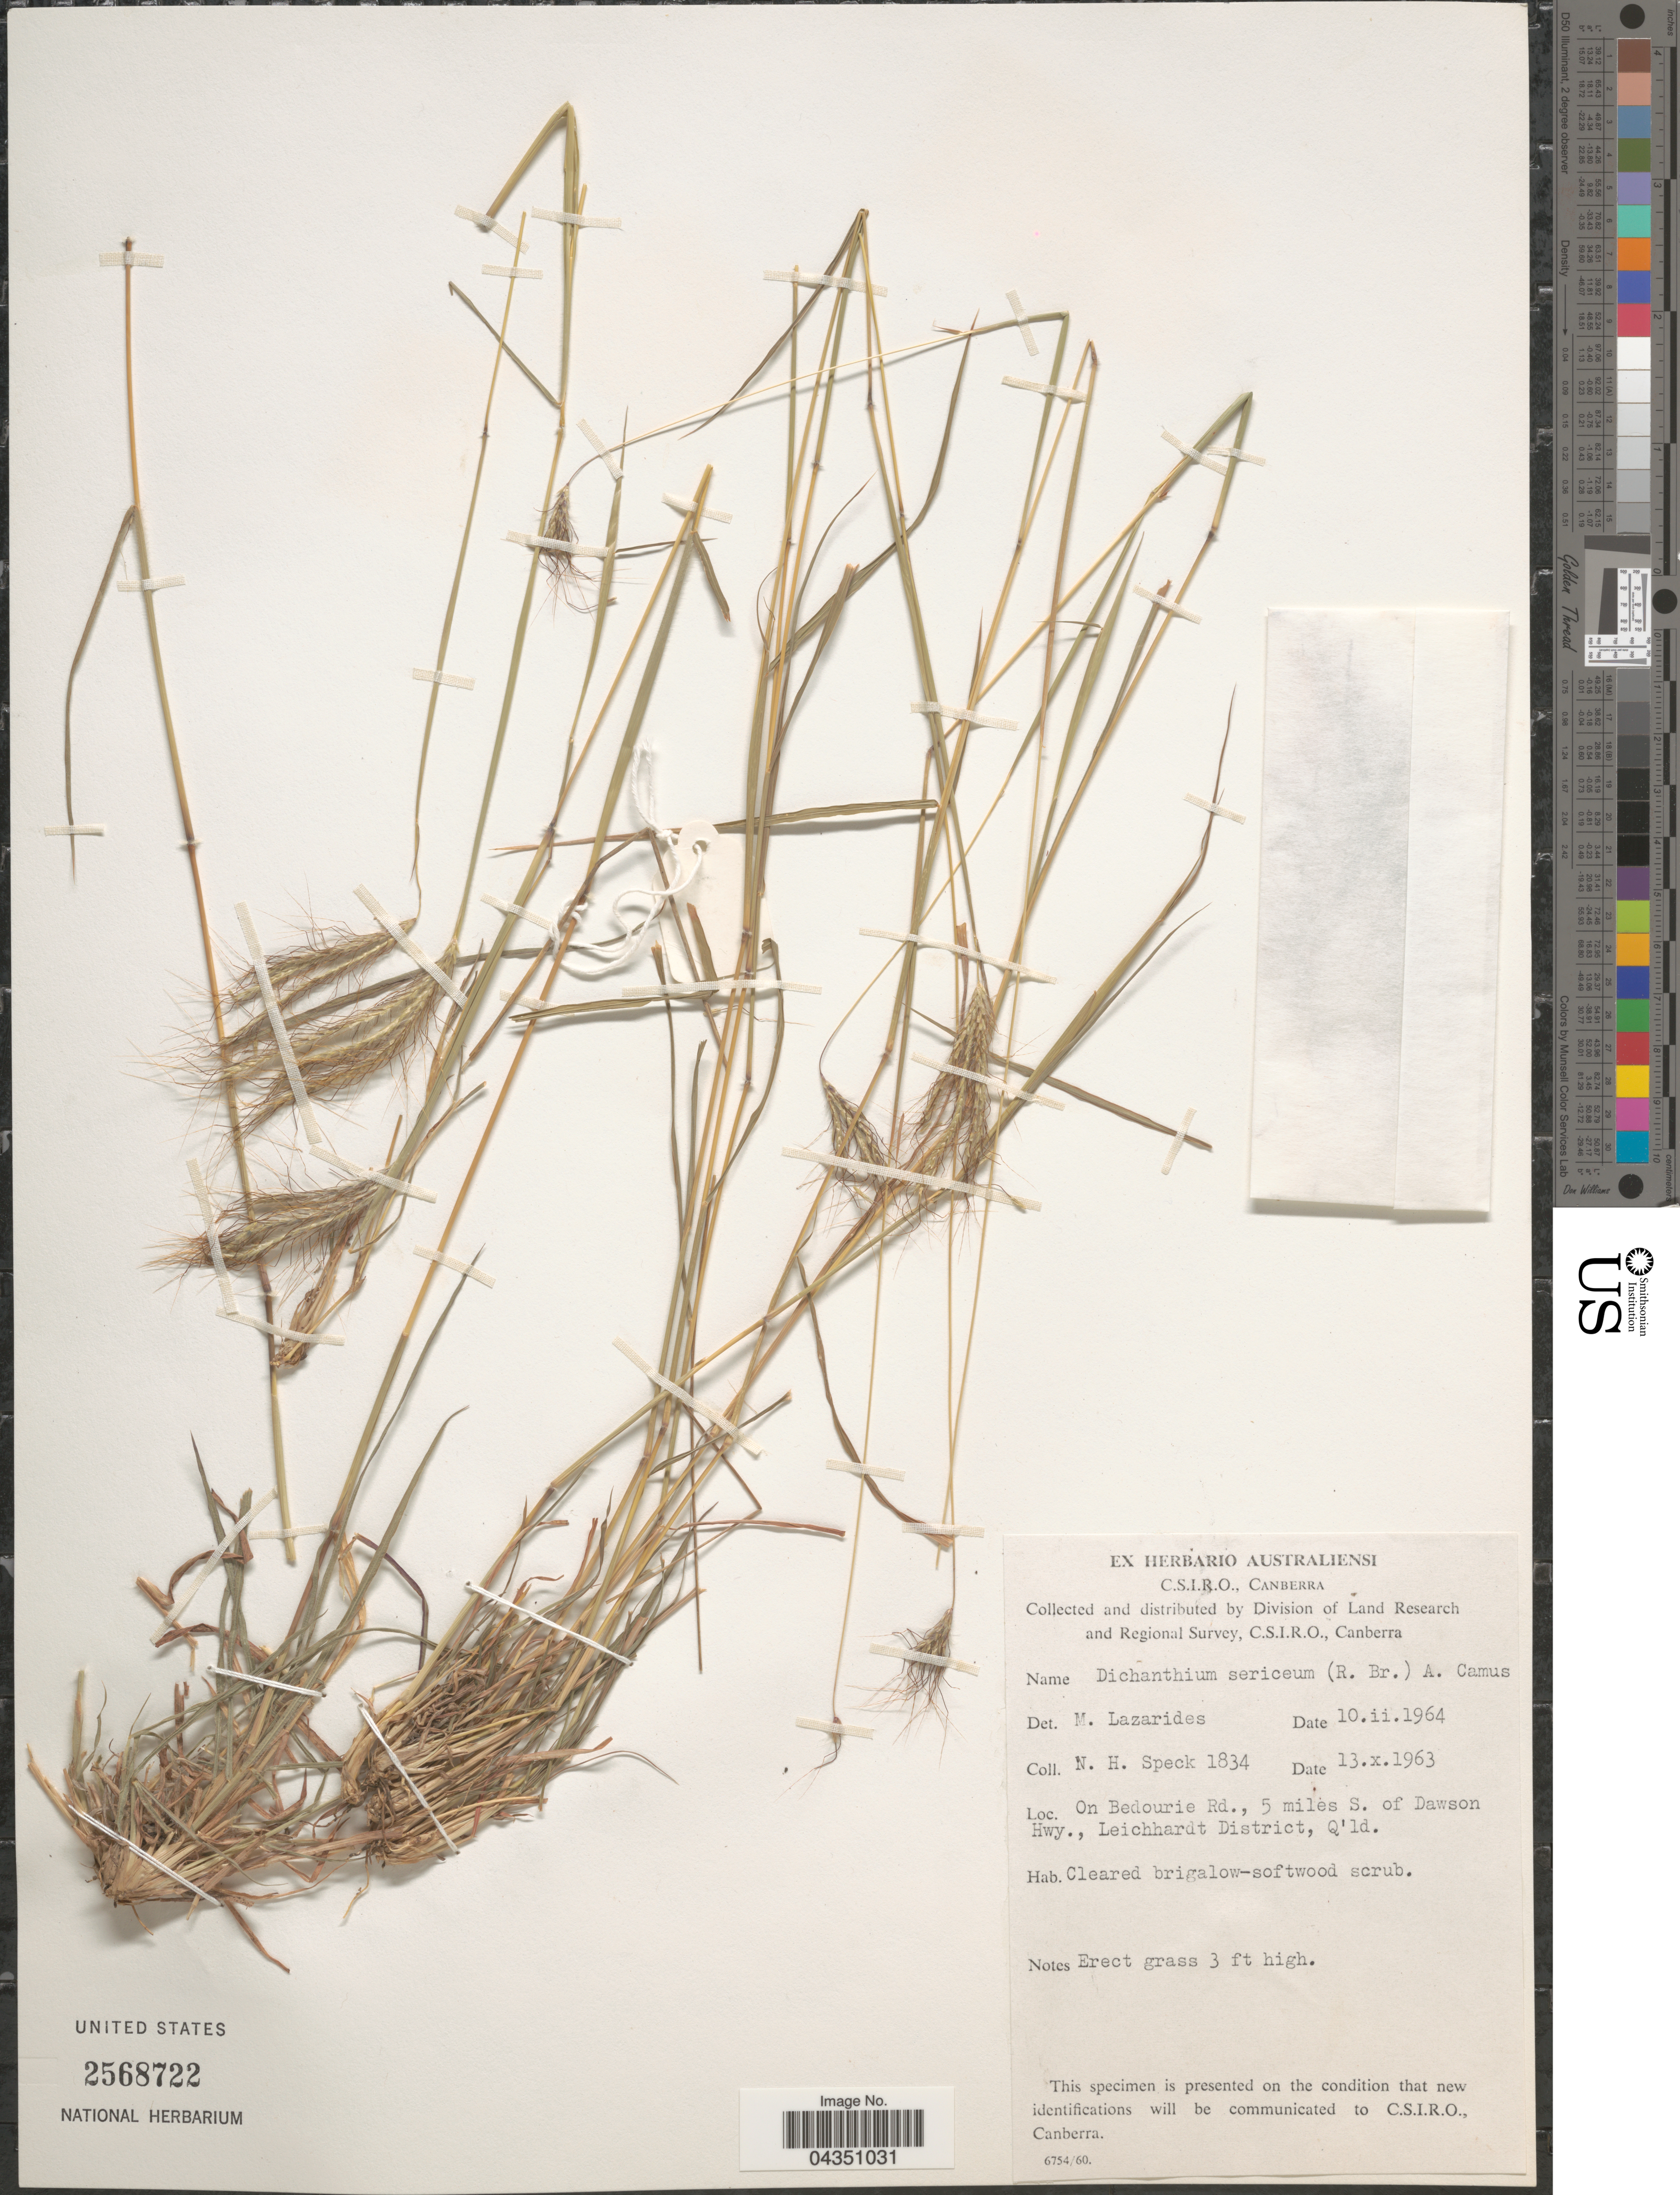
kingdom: Plantae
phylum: Tracheophyta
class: Liliopsida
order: Poales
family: Poaceae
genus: Dichanthium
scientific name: Dichanthium sericeum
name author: (R. Br.) A. Camus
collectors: N. Speck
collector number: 1834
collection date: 1964-11-10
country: Australia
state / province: Queensland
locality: Division of Land Research and Regional Survey. On Bedourie Rd., 5 miles S. of Dawson Hwy., Leichhardt District.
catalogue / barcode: US 2568722